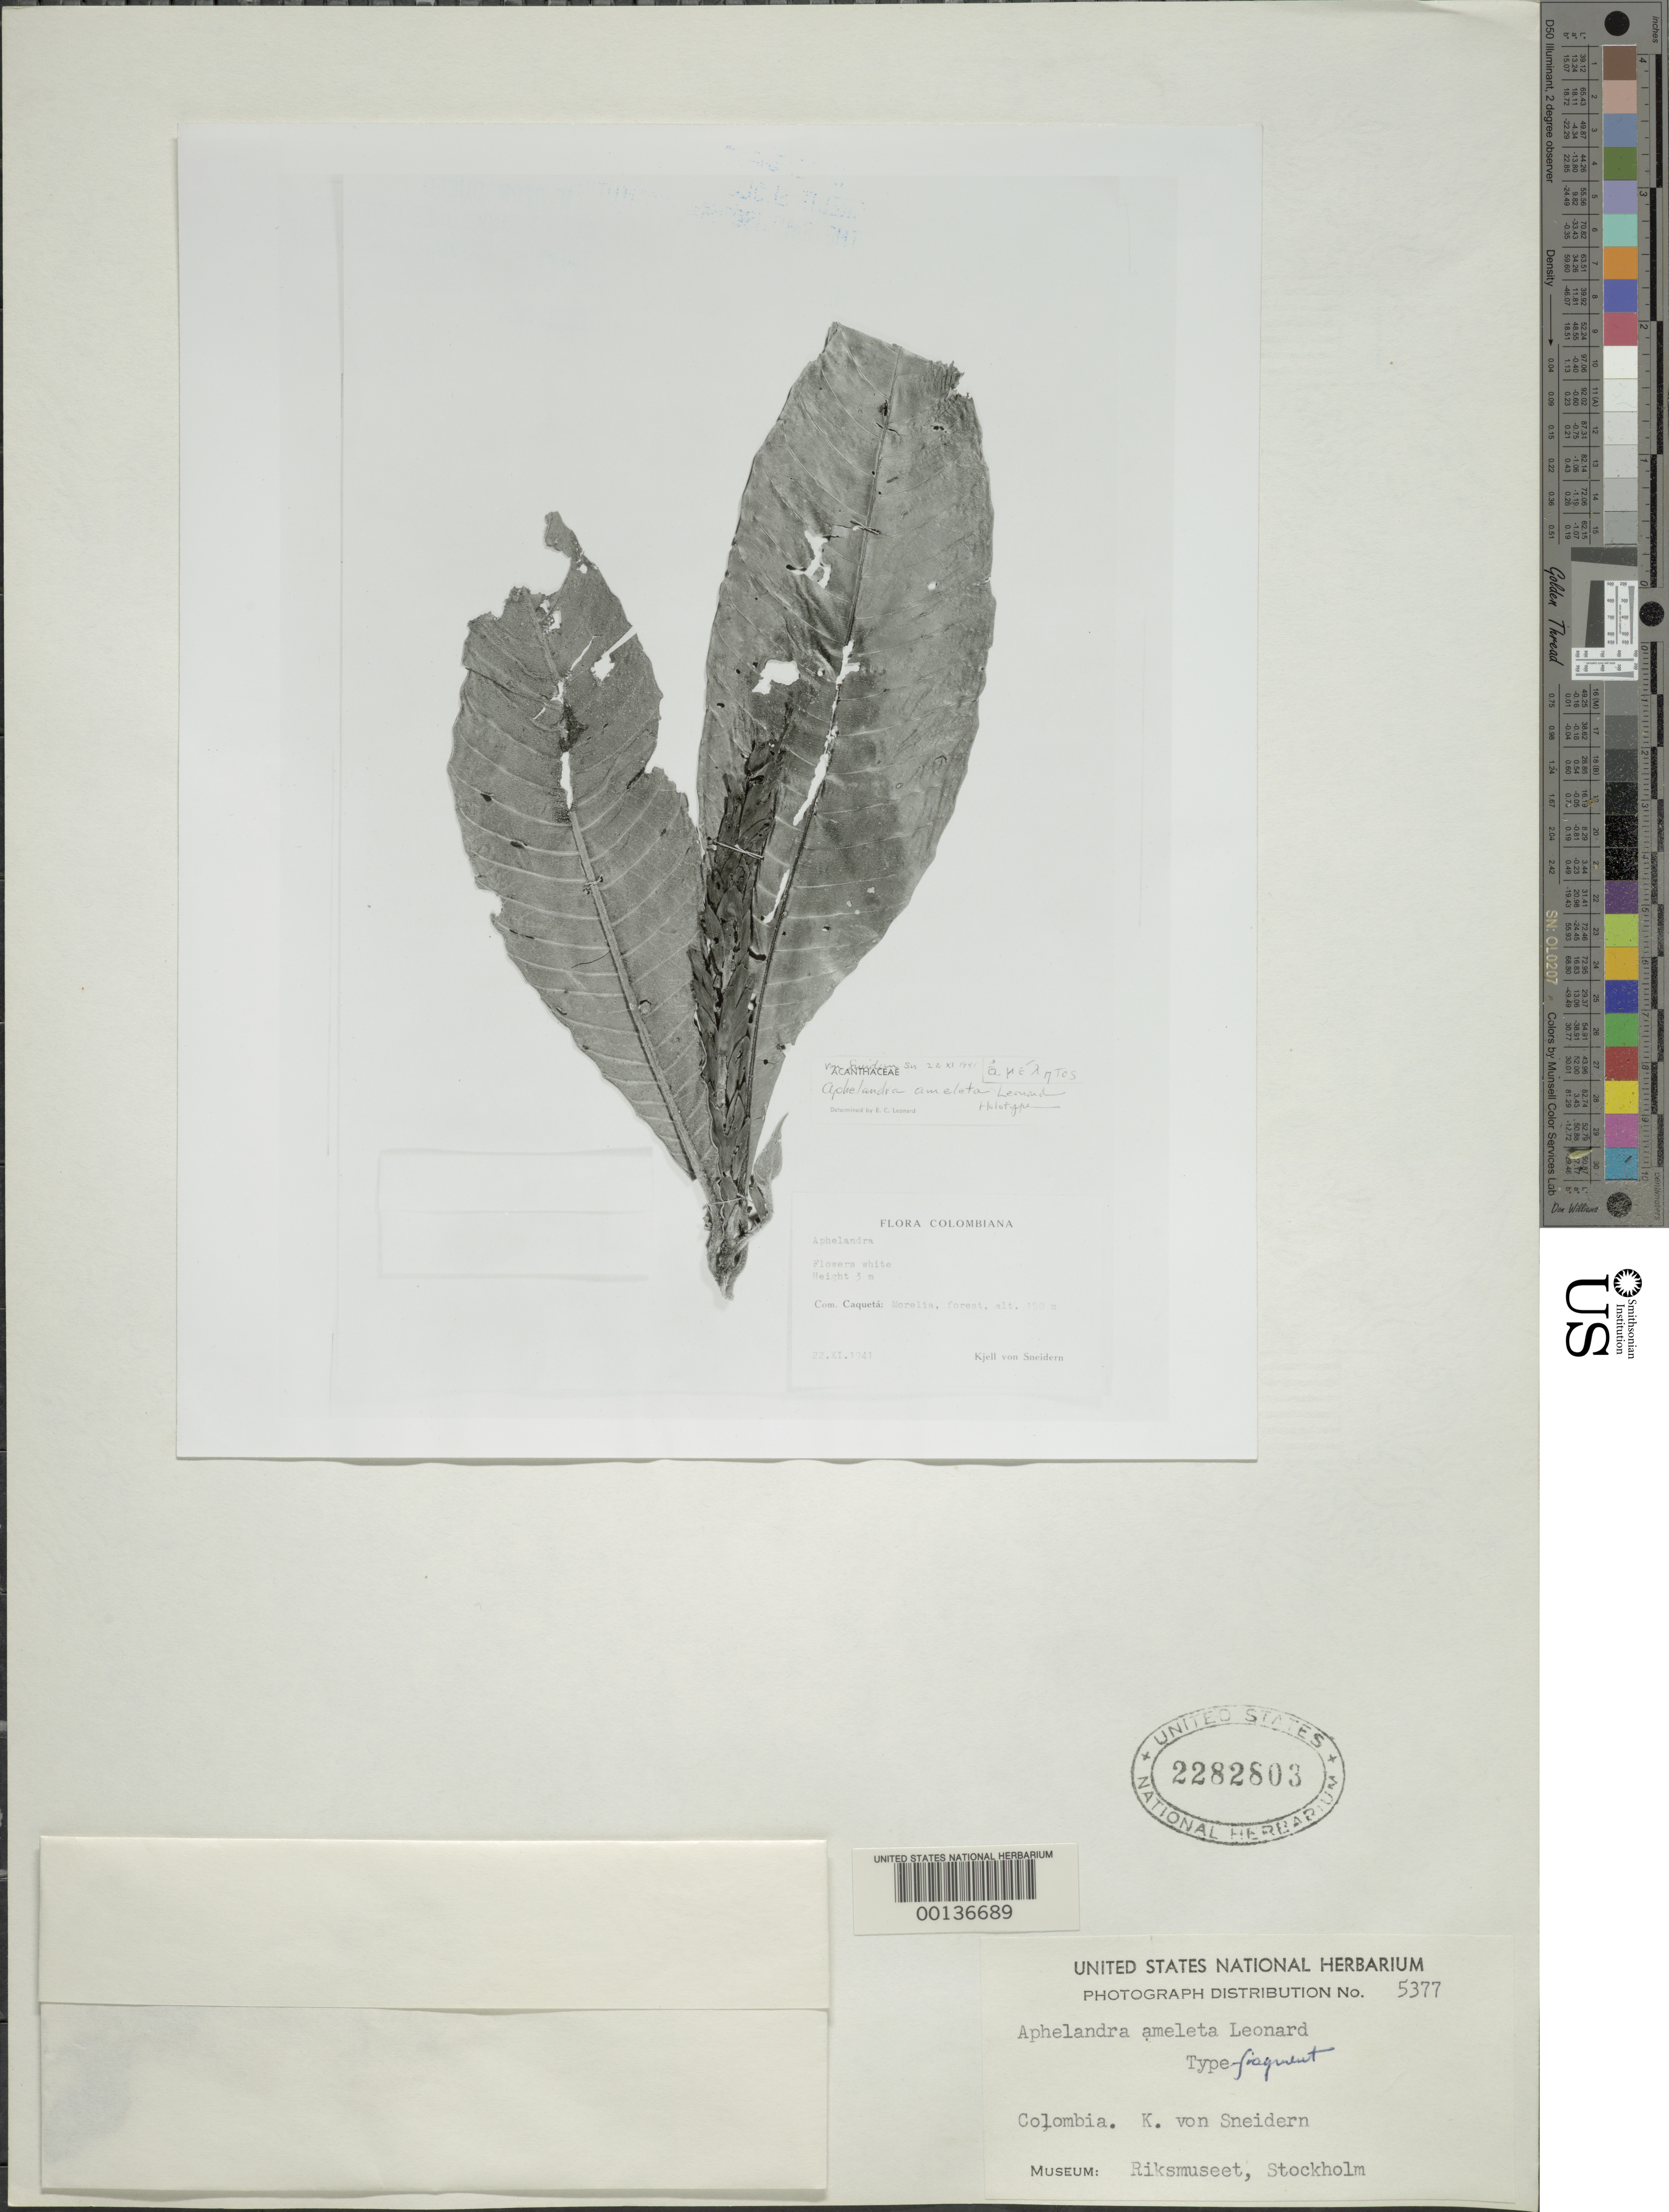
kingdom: Plantae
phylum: Tracheophyta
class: Magnoliopsida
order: Lamiales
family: Acanthaceae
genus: Aphelandra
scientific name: Aphelandra ameleta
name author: Leonard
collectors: K. von Sneidern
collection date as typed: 22 Nov 1941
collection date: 1941-11-22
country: Colombia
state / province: Caquetá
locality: Morelia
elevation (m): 150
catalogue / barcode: US 2282803